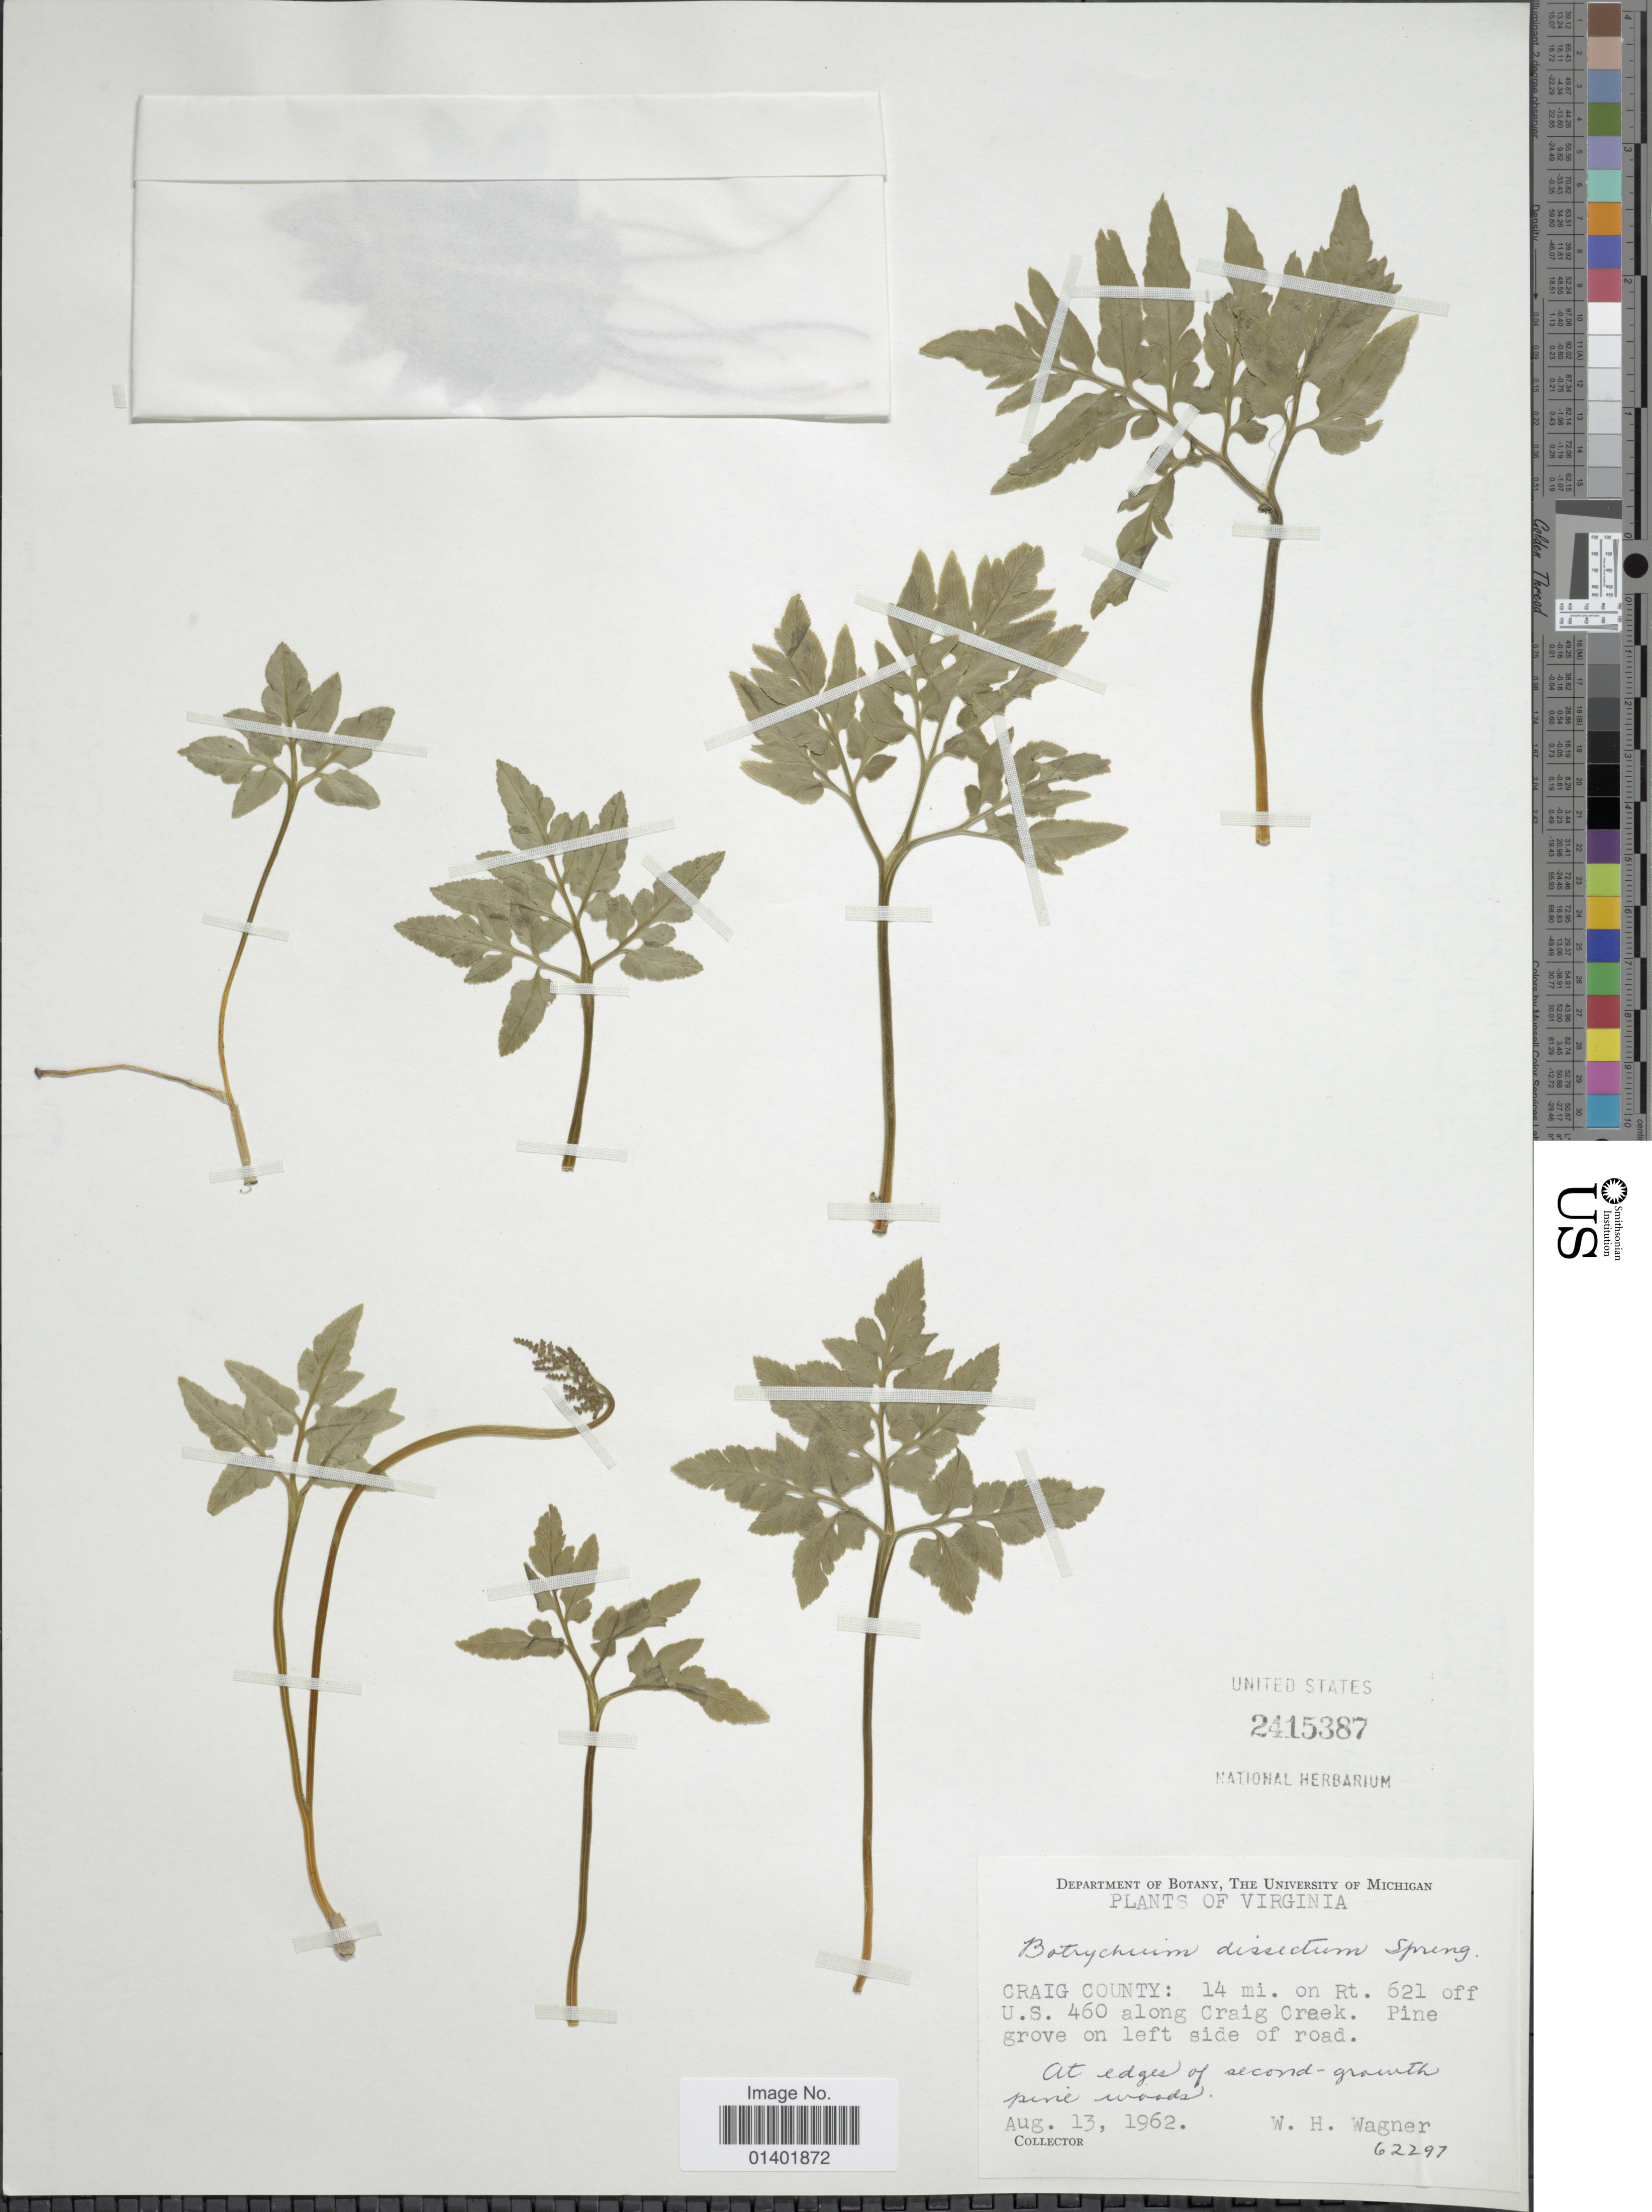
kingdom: Plantae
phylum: Tracheophyta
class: Polypodiopsida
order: Ophioglossales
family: Ophioglossaceae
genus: Botrychium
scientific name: Botrychium dissectum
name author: Spreng.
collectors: W. H. Wagner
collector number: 62297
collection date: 1962-08-13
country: United States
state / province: Virginia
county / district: Craig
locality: CRAIG COUNTY: 14 mi. on Rt. 62l off U.S. 460 along Craig Creek. Pine grove on left side of road.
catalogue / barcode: US 2415387